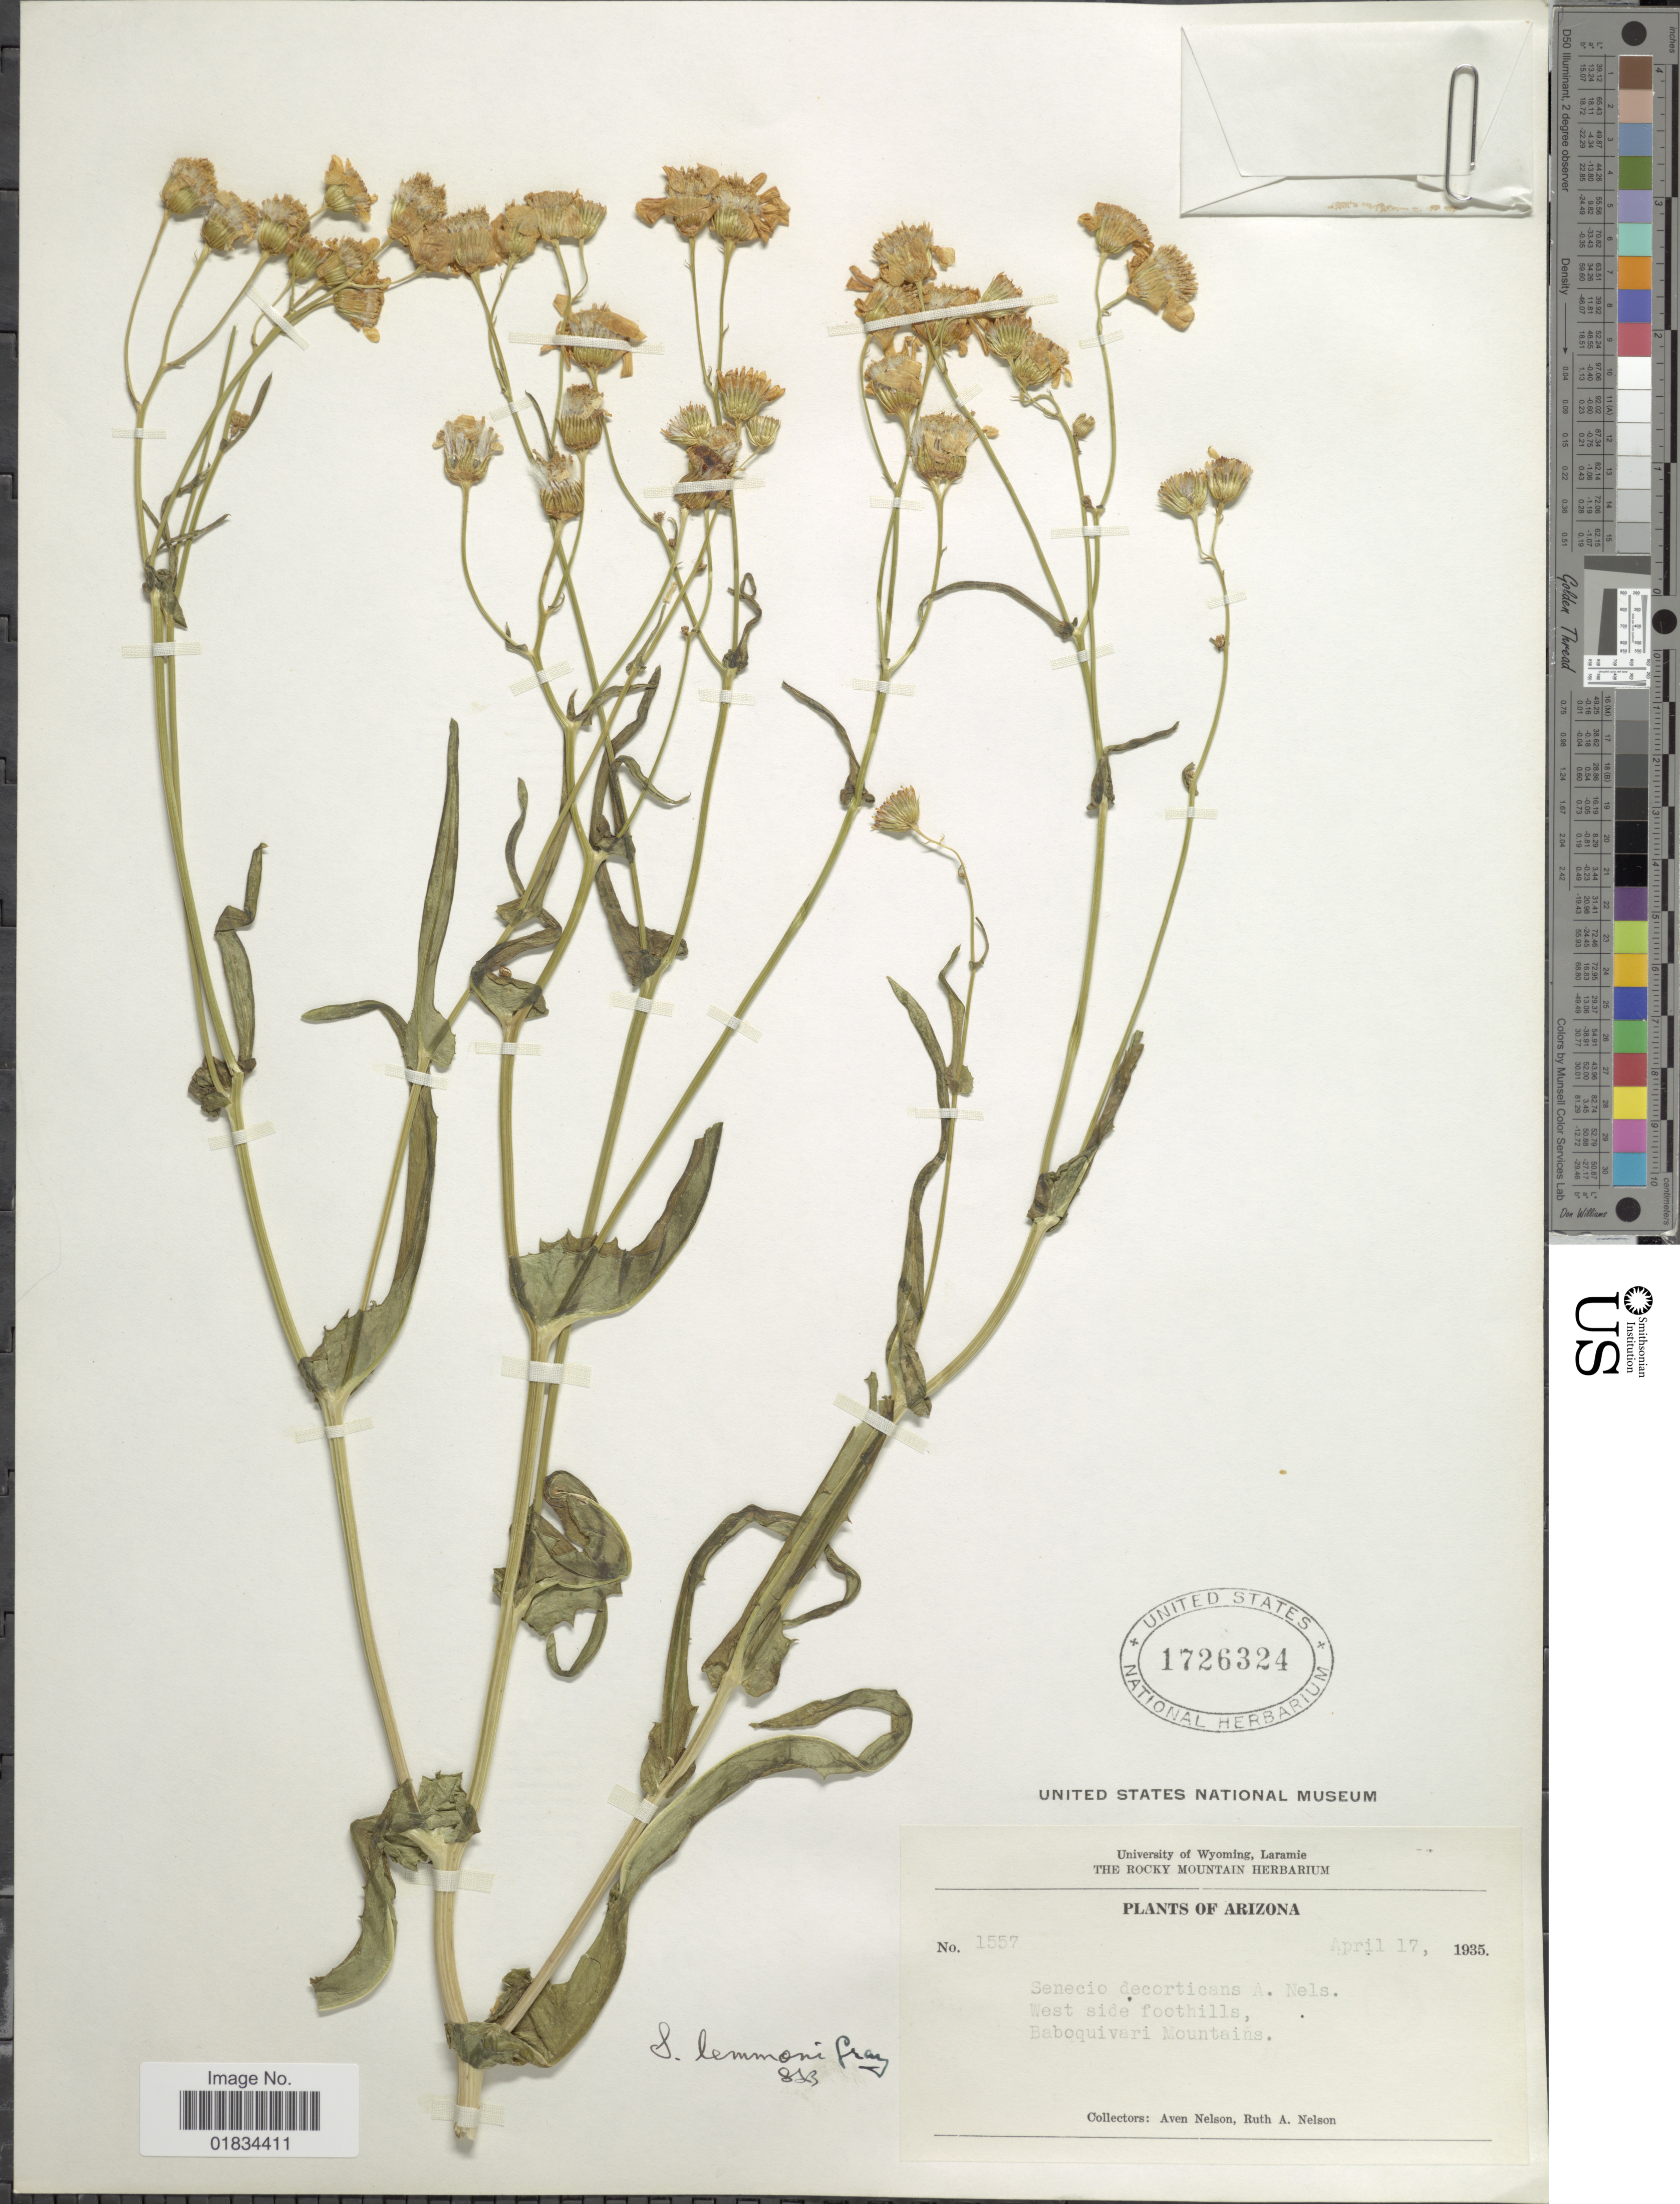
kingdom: Plantae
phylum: Tracheophyta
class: Magnoliopsida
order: Asterales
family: Asteraceae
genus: Senecio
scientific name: Senecio lemmonii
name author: A. Gray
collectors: A. Nelson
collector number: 1557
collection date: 1935-04-17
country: United States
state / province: Arizona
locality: Baboquivari Moutains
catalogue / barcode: US 1726324